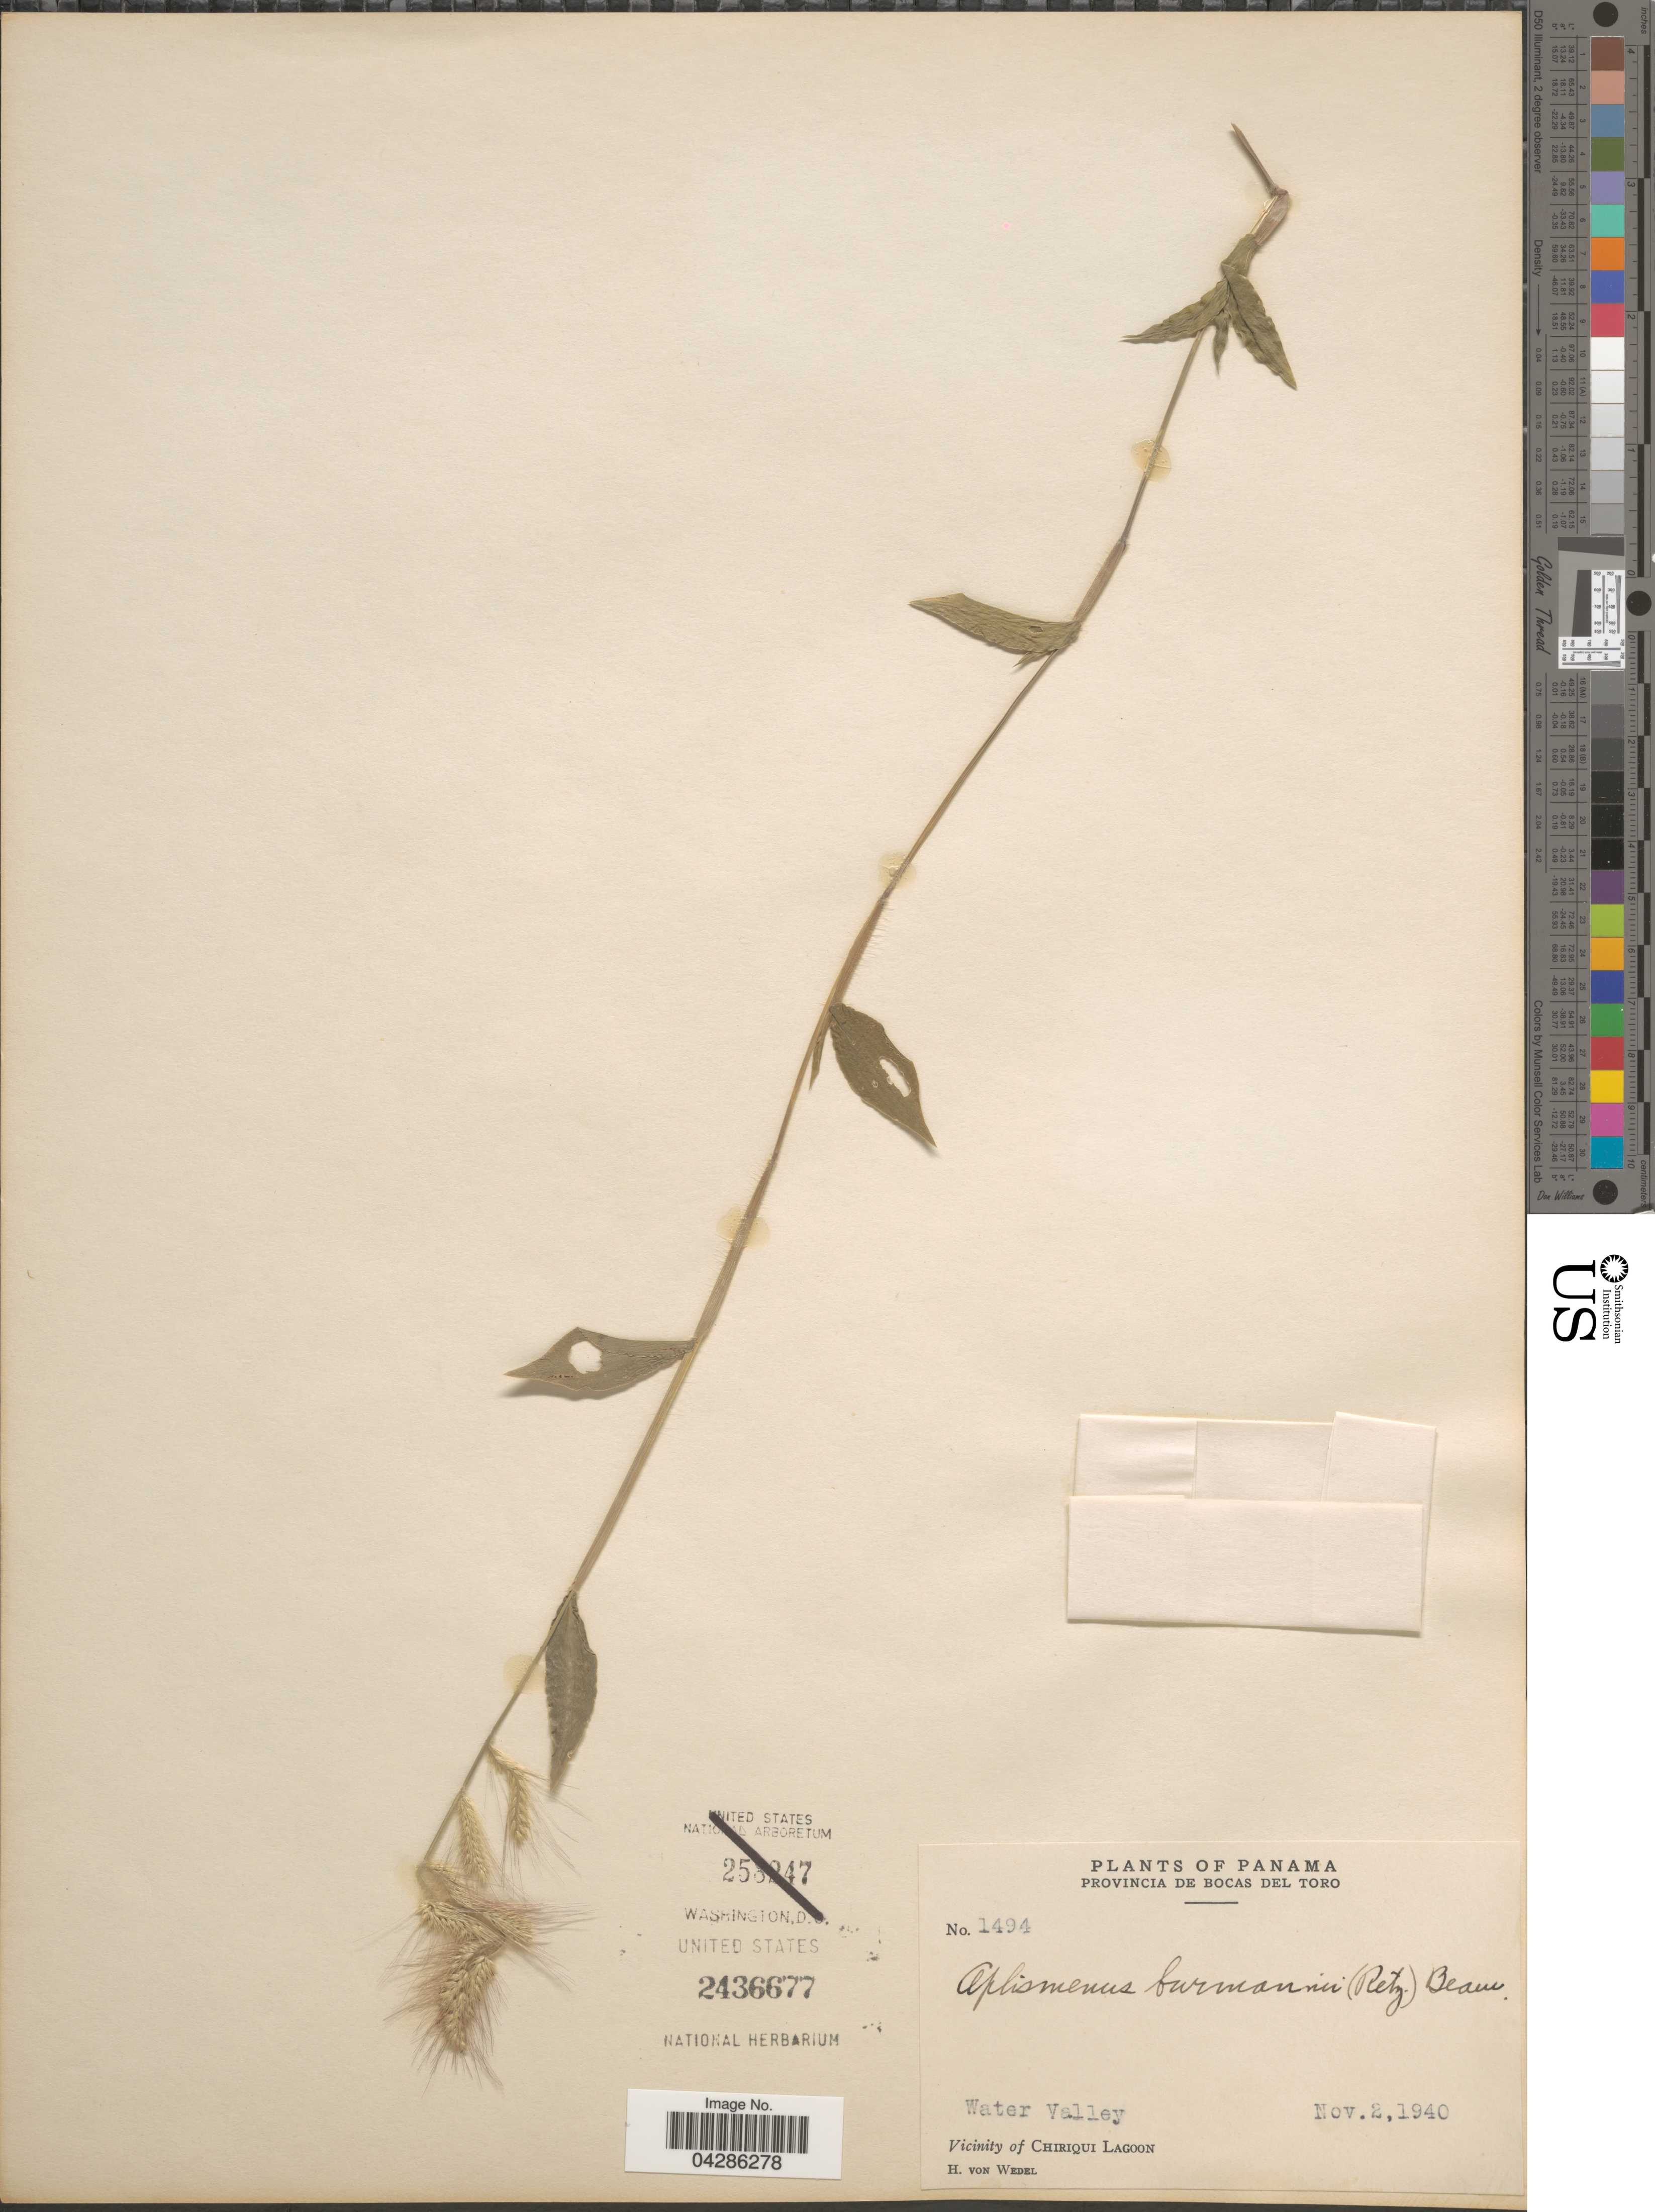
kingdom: Plantae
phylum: Tracheophyta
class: Liliopsida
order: Poales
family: Poaceae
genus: Oplismenus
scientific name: Oplismenus burmannii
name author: (Retz.) P. Beauv.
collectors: H. von Wedel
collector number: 1494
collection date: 1940-11-02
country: Panama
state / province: Bocas del Toro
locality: Water Valley. Vicinity of Chiriqui Lagoon.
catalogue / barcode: US 2436677